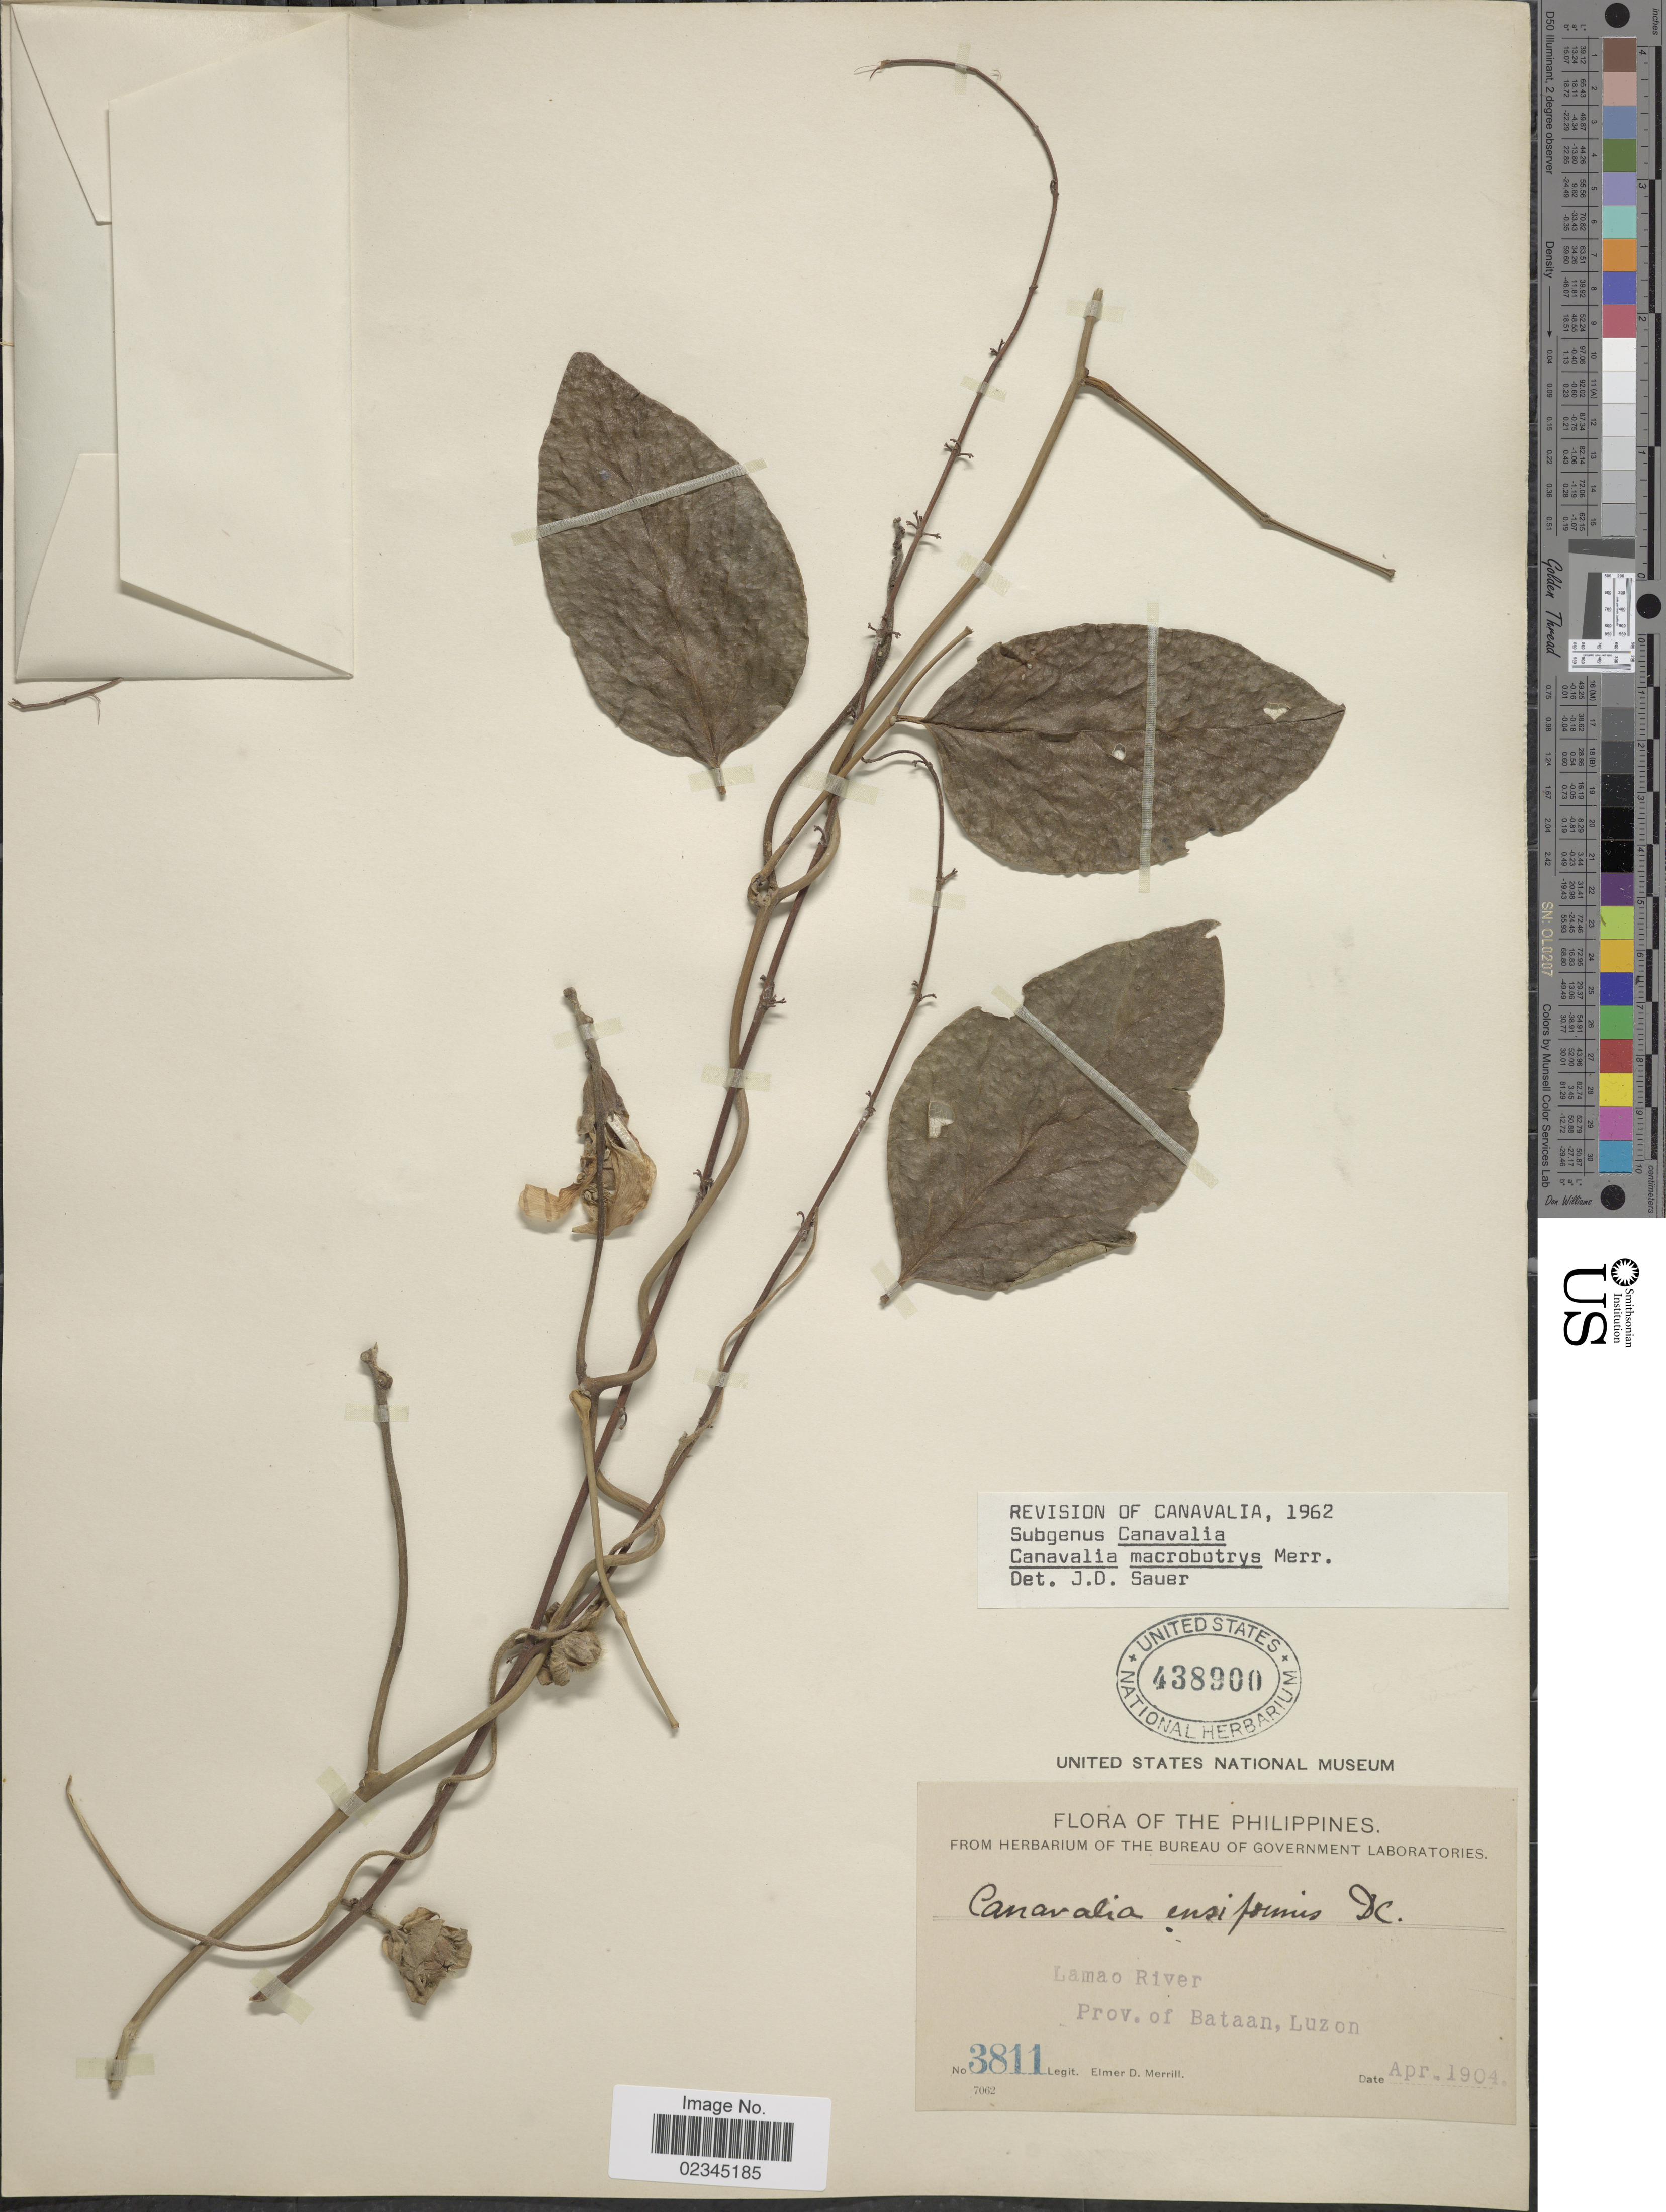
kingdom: Plantae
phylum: Tracheophyta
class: Magnoliopsida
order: Fabales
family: Fabaceae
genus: Canavalia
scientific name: Canavalia macrobotrys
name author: Merr.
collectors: E. D. Merrill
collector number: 3811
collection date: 1904-04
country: Philippines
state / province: Central Luzon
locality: Lamao River, Prov. of Bataan, Luzon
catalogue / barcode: US 438900